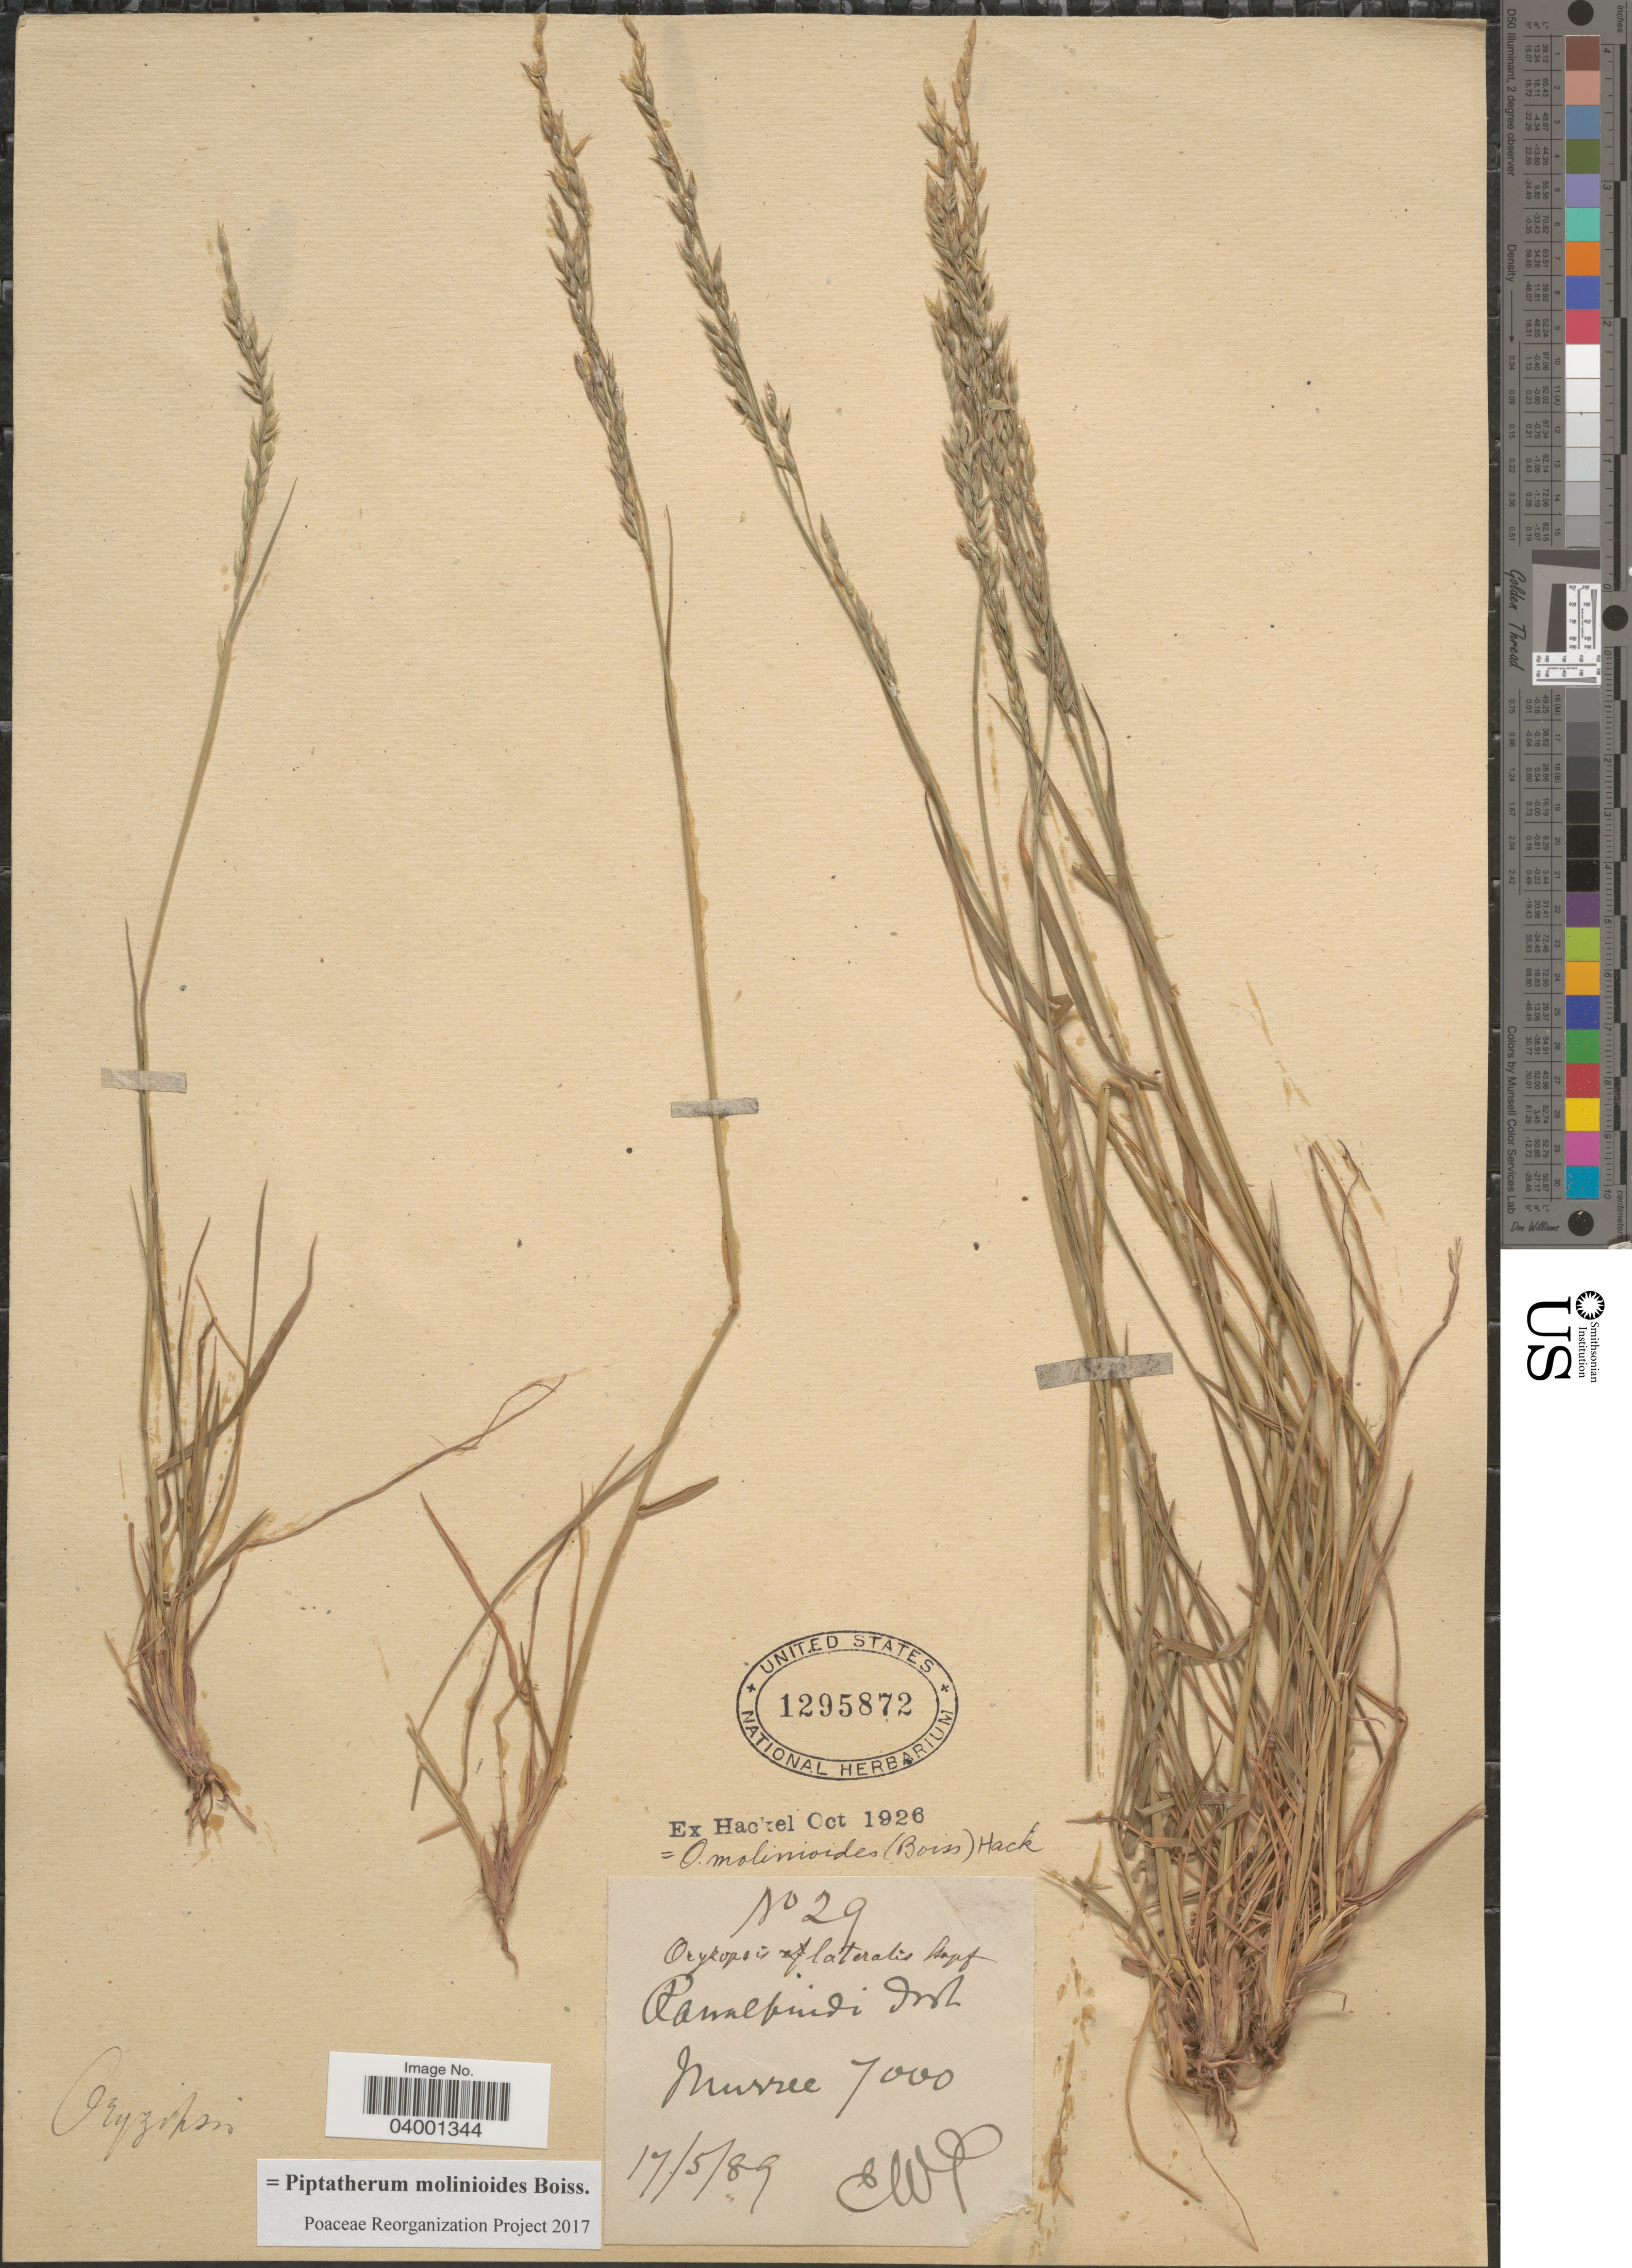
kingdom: Plantae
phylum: Tracheophyta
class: Liliopsida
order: Poales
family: Poaceae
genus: Piptatherum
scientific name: Piptatherum molinioides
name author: Boiss.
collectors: E. W. P.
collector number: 29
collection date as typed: Transcribed d/m/y: 17/5/89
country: Pakistan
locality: Rawalpindi dist. Murree.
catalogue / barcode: US 1295872